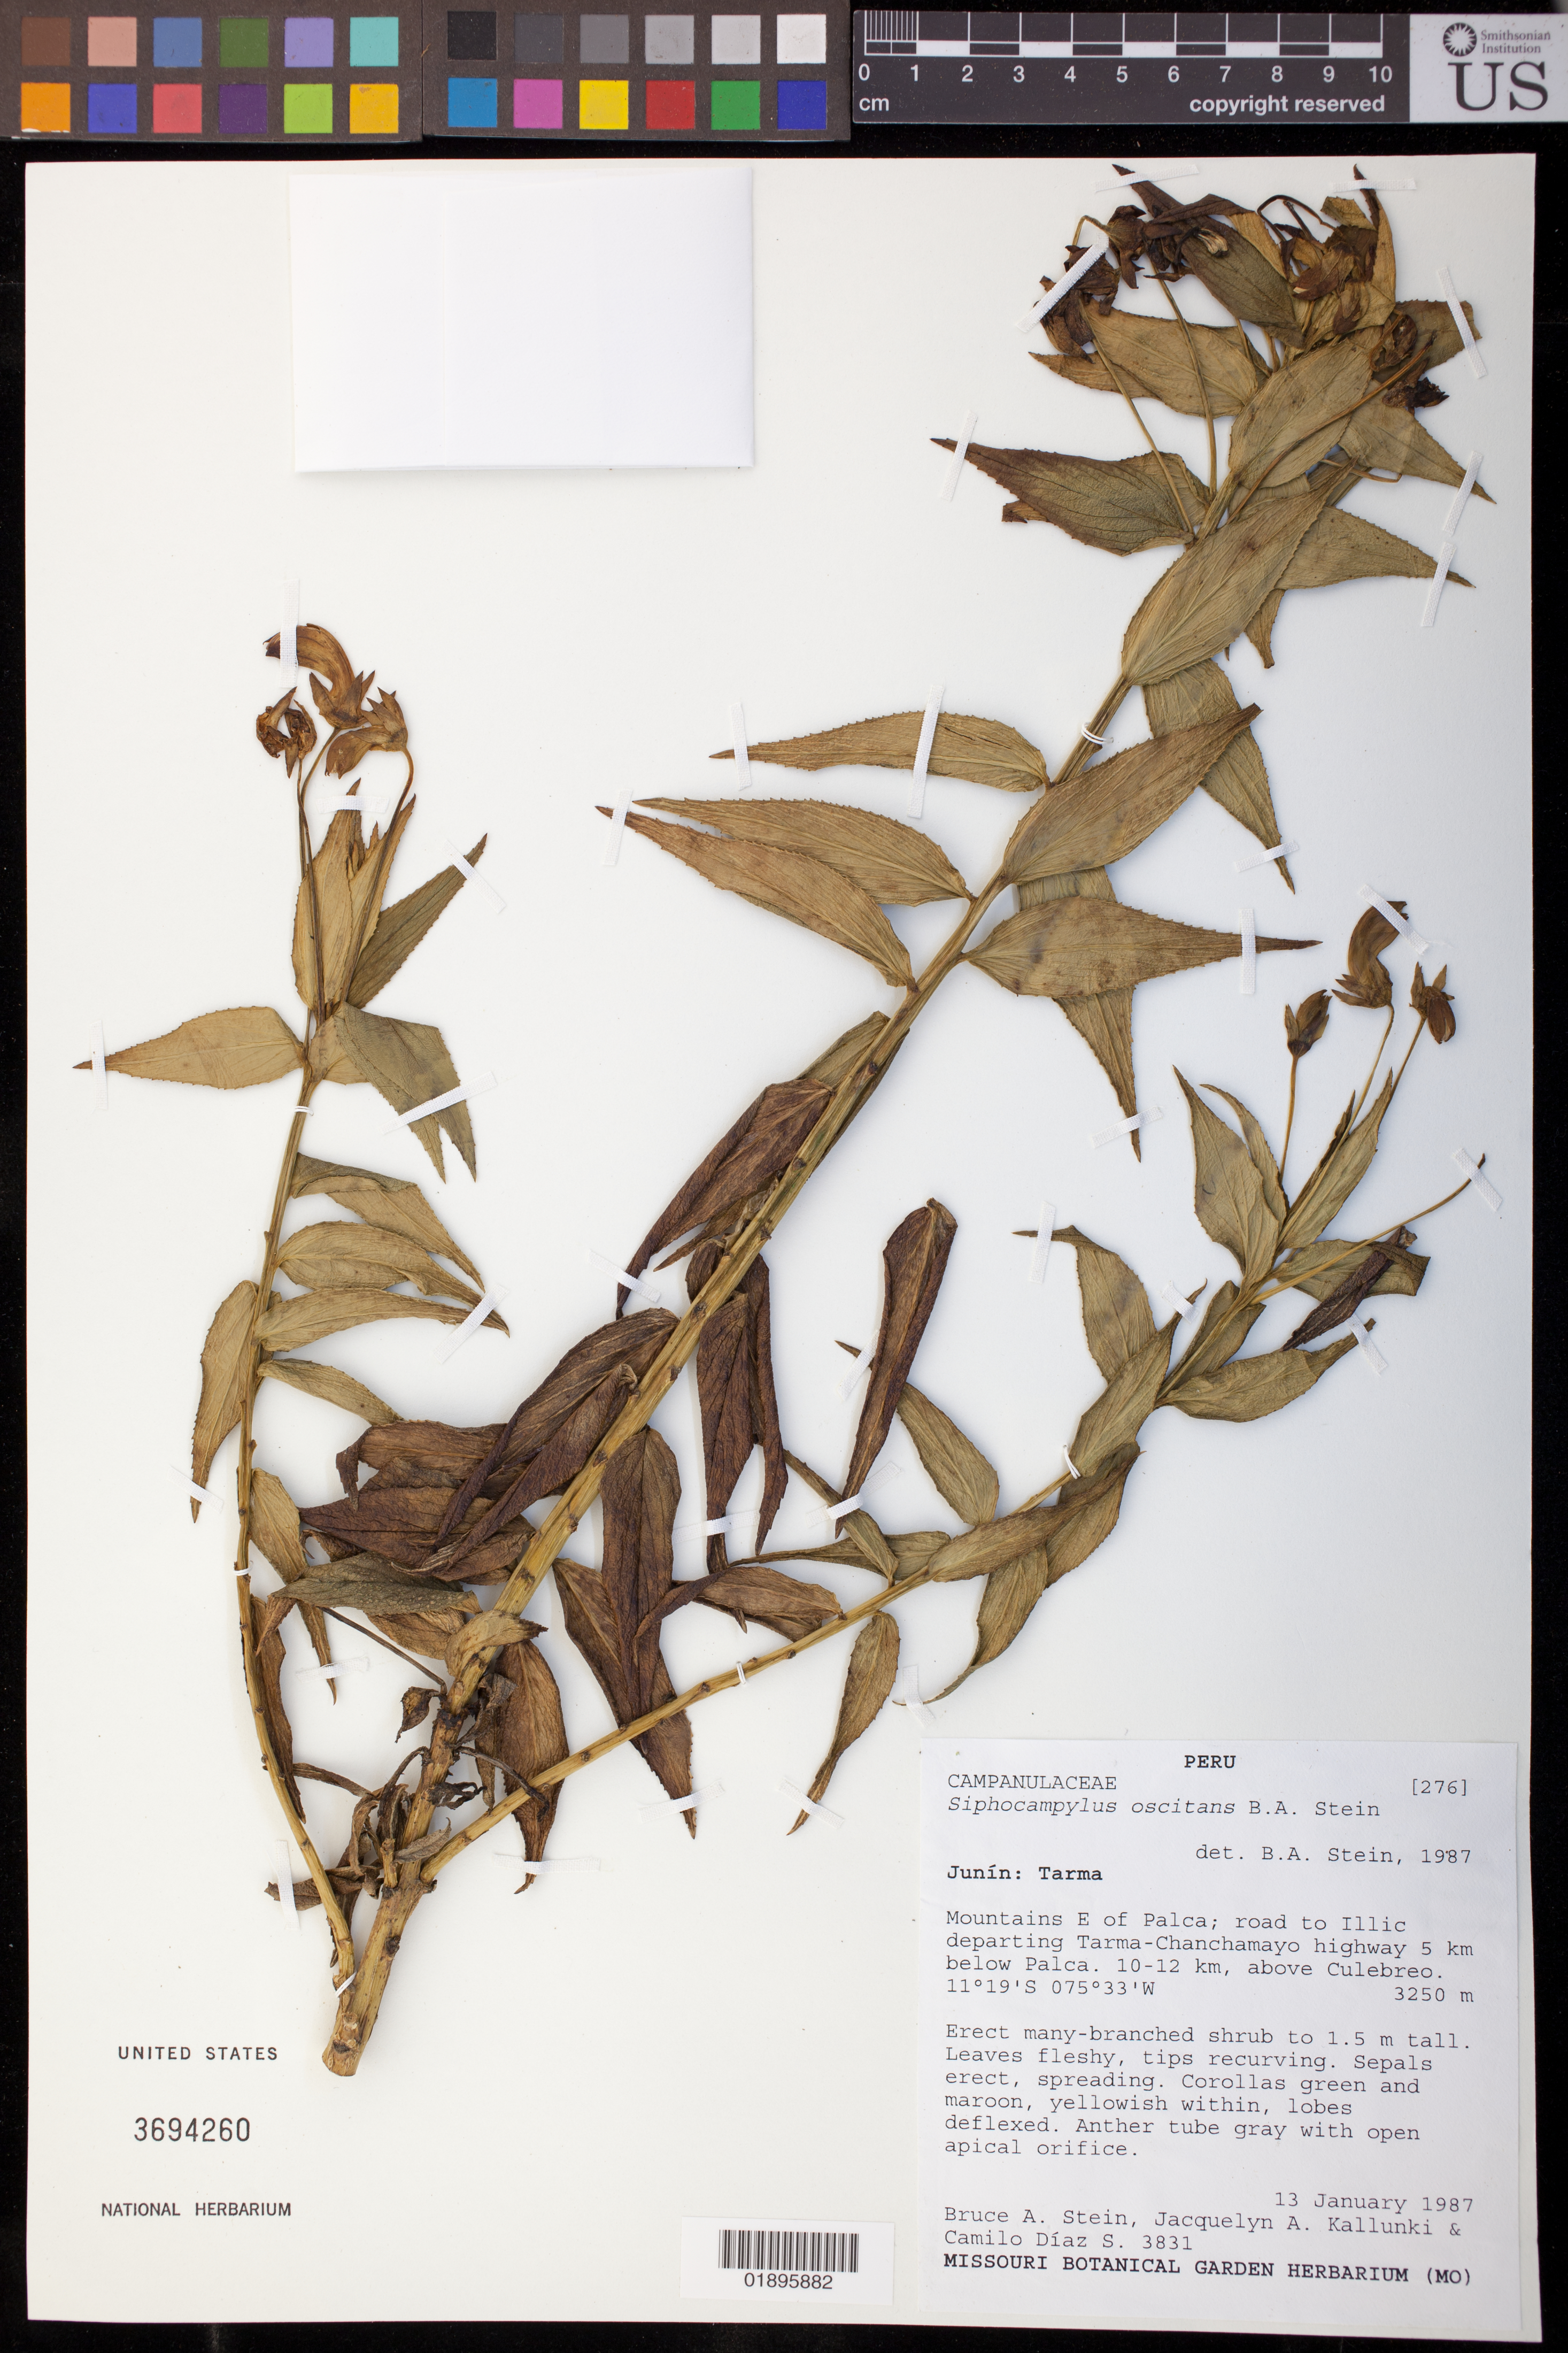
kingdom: Plantae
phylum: Tracheophyta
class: Magnoliopsida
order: Asterales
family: Campanulaceae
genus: Siphocampylus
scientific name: Siphocampylus oscitans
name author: B.A. Stein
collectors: B. A. Stein, J. Kallunki & C. Díaz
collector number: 3831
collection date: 1987-01-13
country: Peru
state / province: Junín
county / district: Tarma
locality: Junin, Tarma, Mountains E of Palca, road to Illic departing Tarma-Chanchamayo highway 5 km below Palca, 10-12 km above Culebreo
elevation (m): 3250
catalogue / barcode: US 3694260